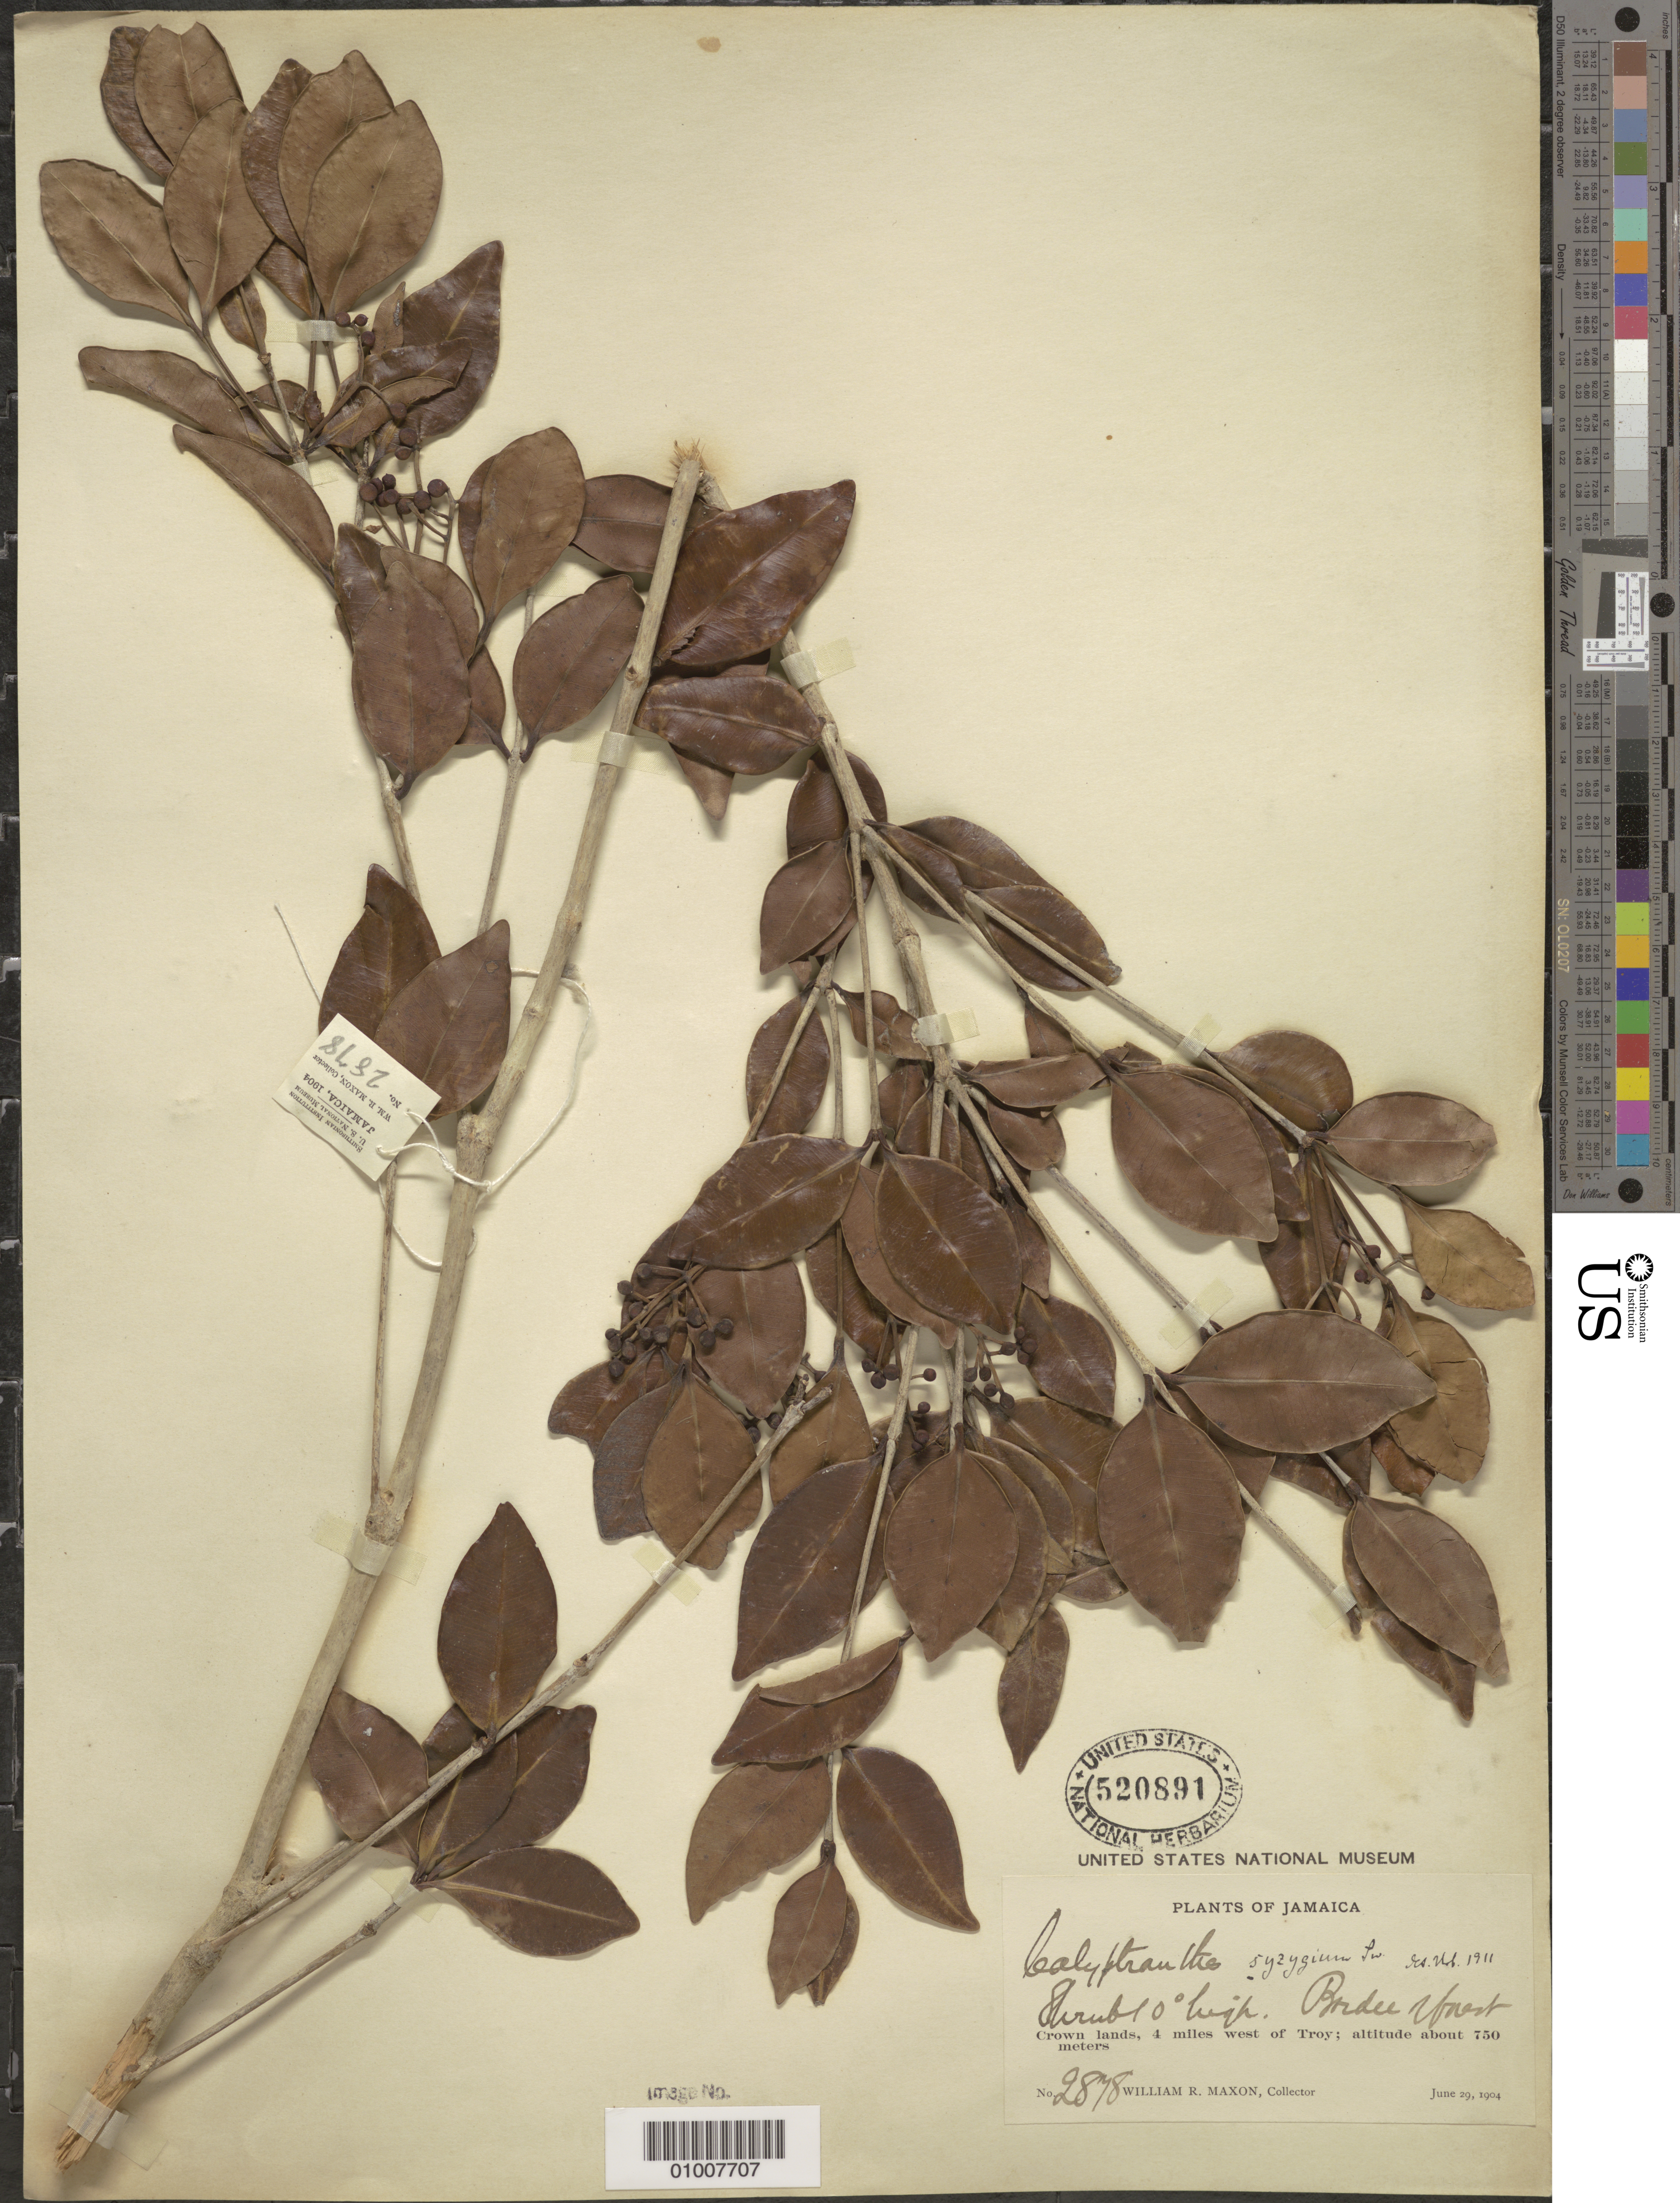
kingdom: Plantae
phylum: Tracheophyta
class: Magnoliopsida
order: Myrtales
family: Myrtaceae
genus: Myrcia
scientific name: Myrcia zuzygium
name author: (L.) A.R. Lourenço & E. Lucas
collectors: W. R. Maxon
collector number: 2878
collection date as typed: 29 Jun 1904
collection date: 1904-06-29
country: Jamaica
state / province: Trelawny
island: Jamaica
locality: Crown lands, 4 miles west of Troy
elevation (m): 750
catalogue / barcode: US 520891